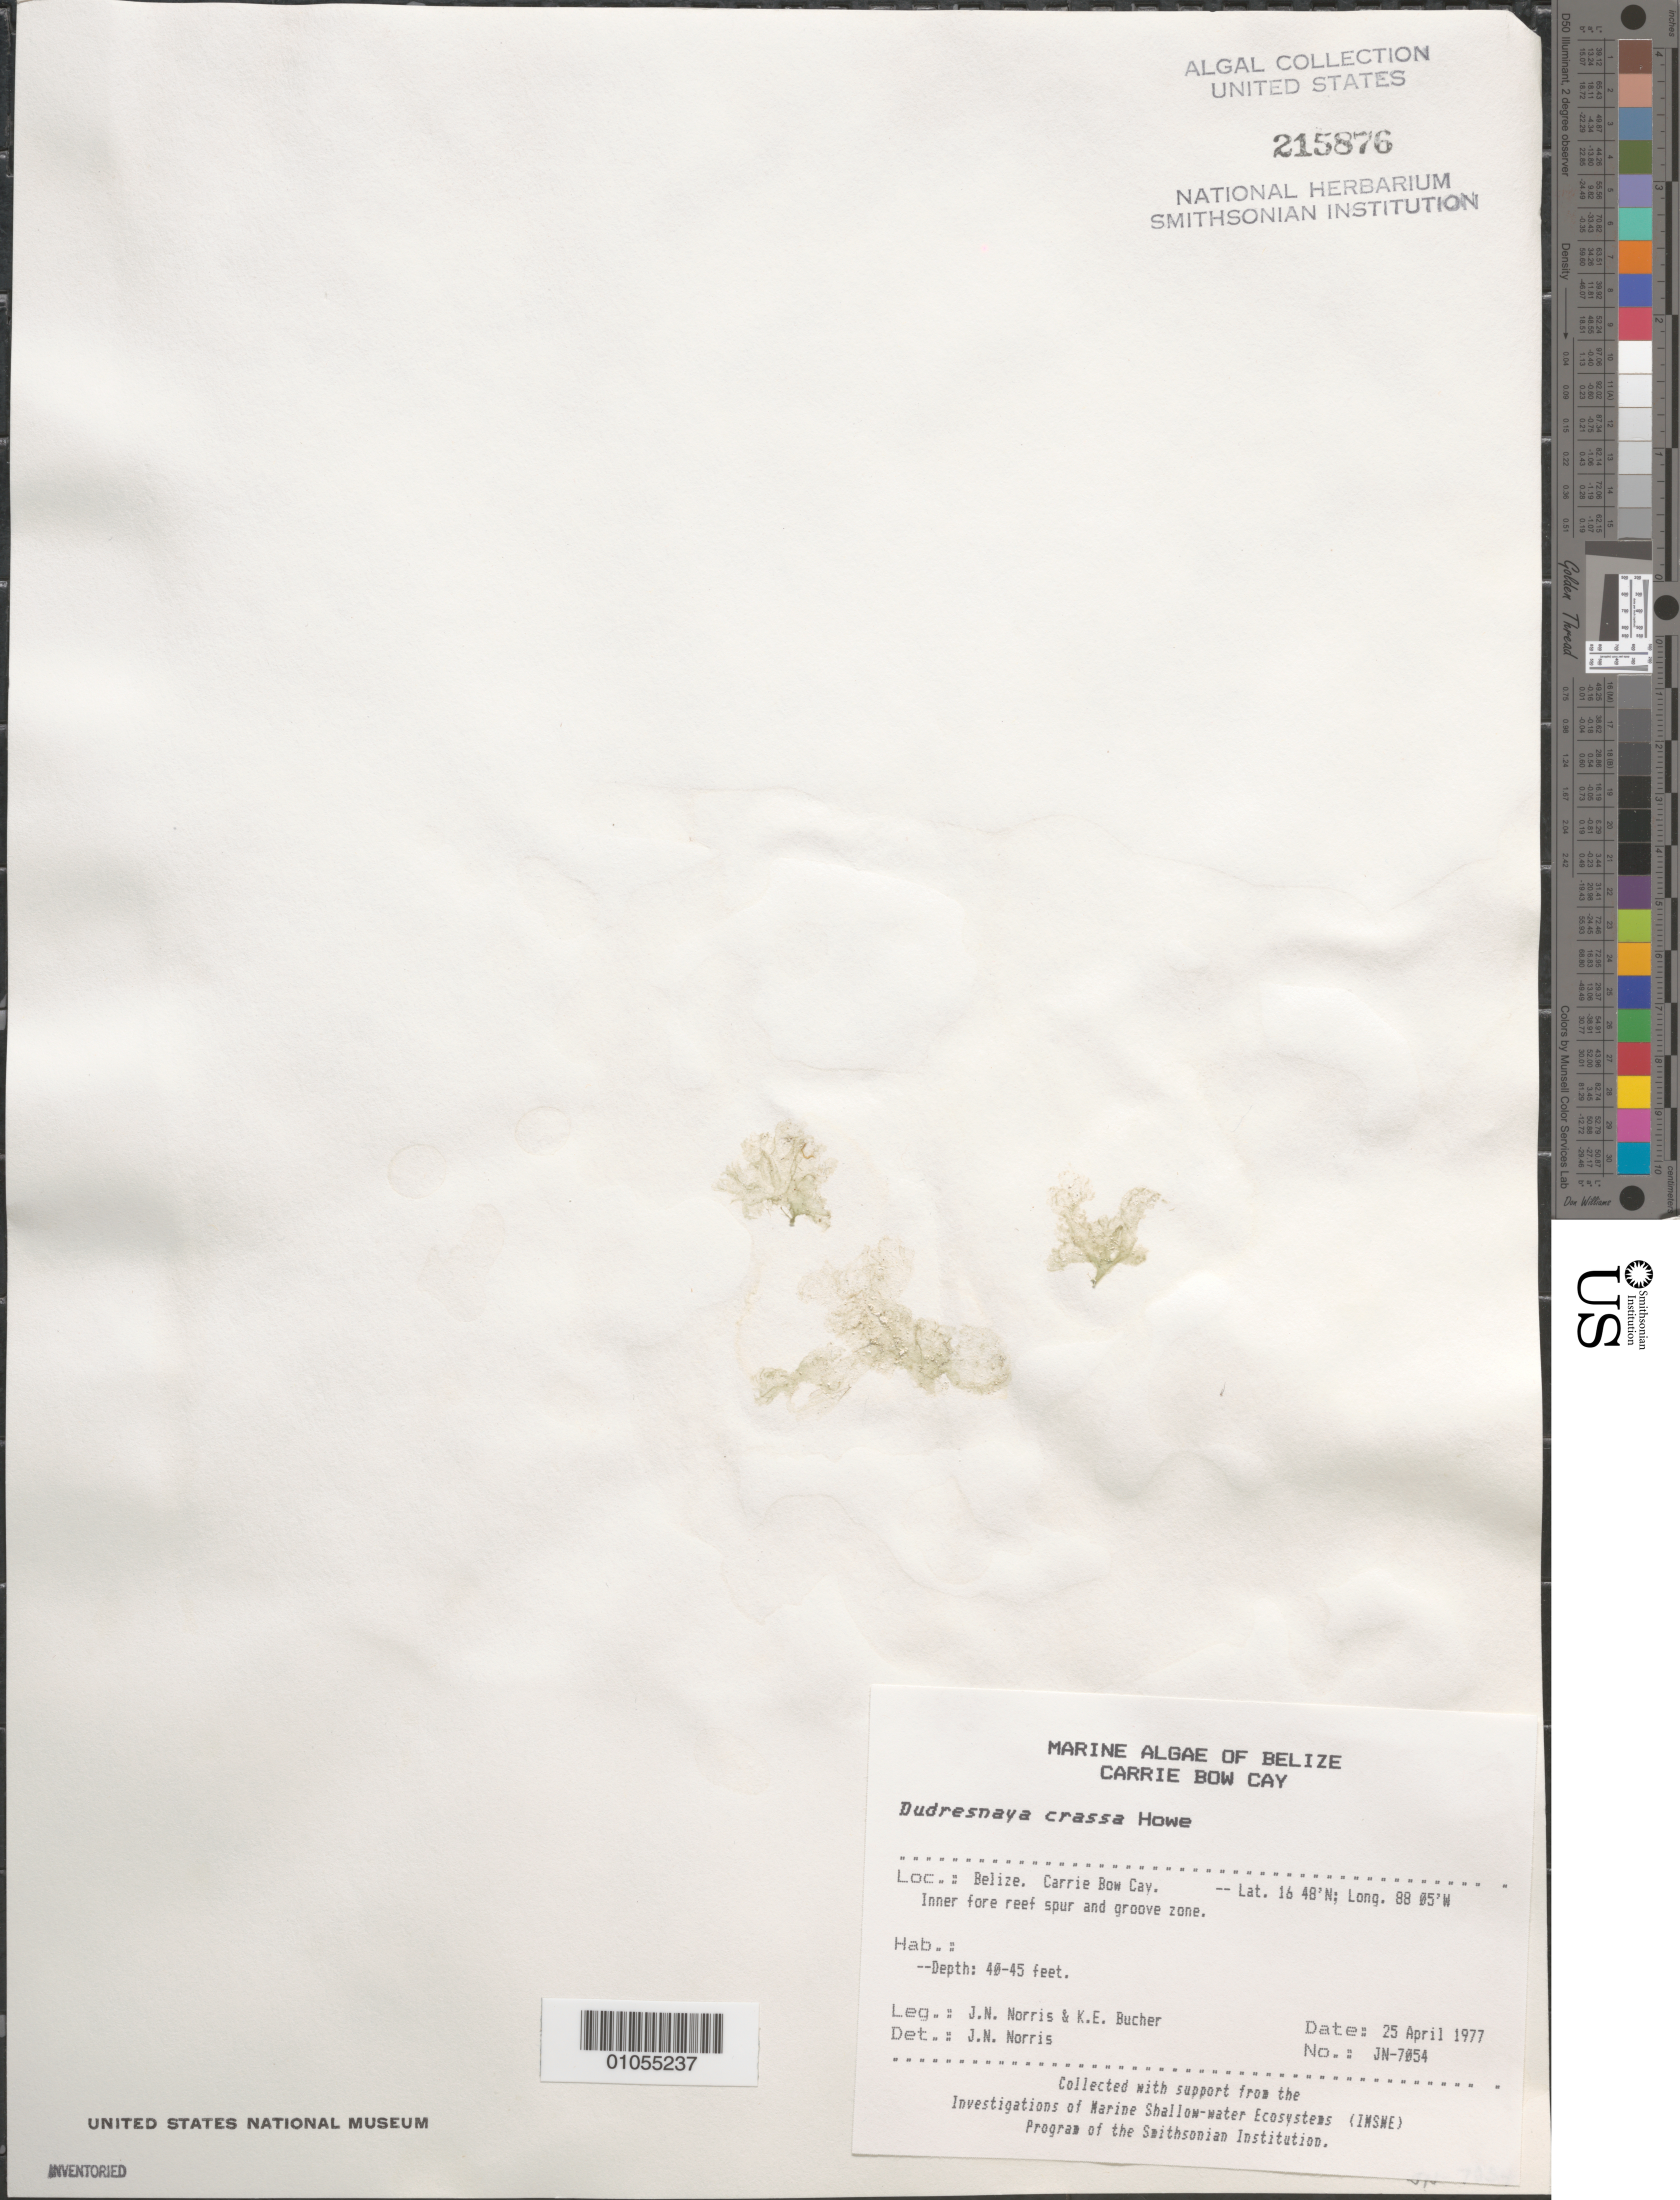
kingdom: Plantae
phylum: Rhodophyta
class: Florideophyceae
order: Gigartinales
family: Dumontiaceae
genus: Dudresnaya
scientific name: Dudresnaya crassa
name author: M. Howe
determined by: Norris, James N.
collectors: J. N. Norris & K. E. Bucher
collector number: JN-7054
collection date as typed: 25 Apr 1977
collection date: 1977-04-25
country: Belize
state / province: Stann Creek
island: Carrie Bow Cay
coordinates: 16 48'N, 88 05'W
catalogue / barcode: US 215876